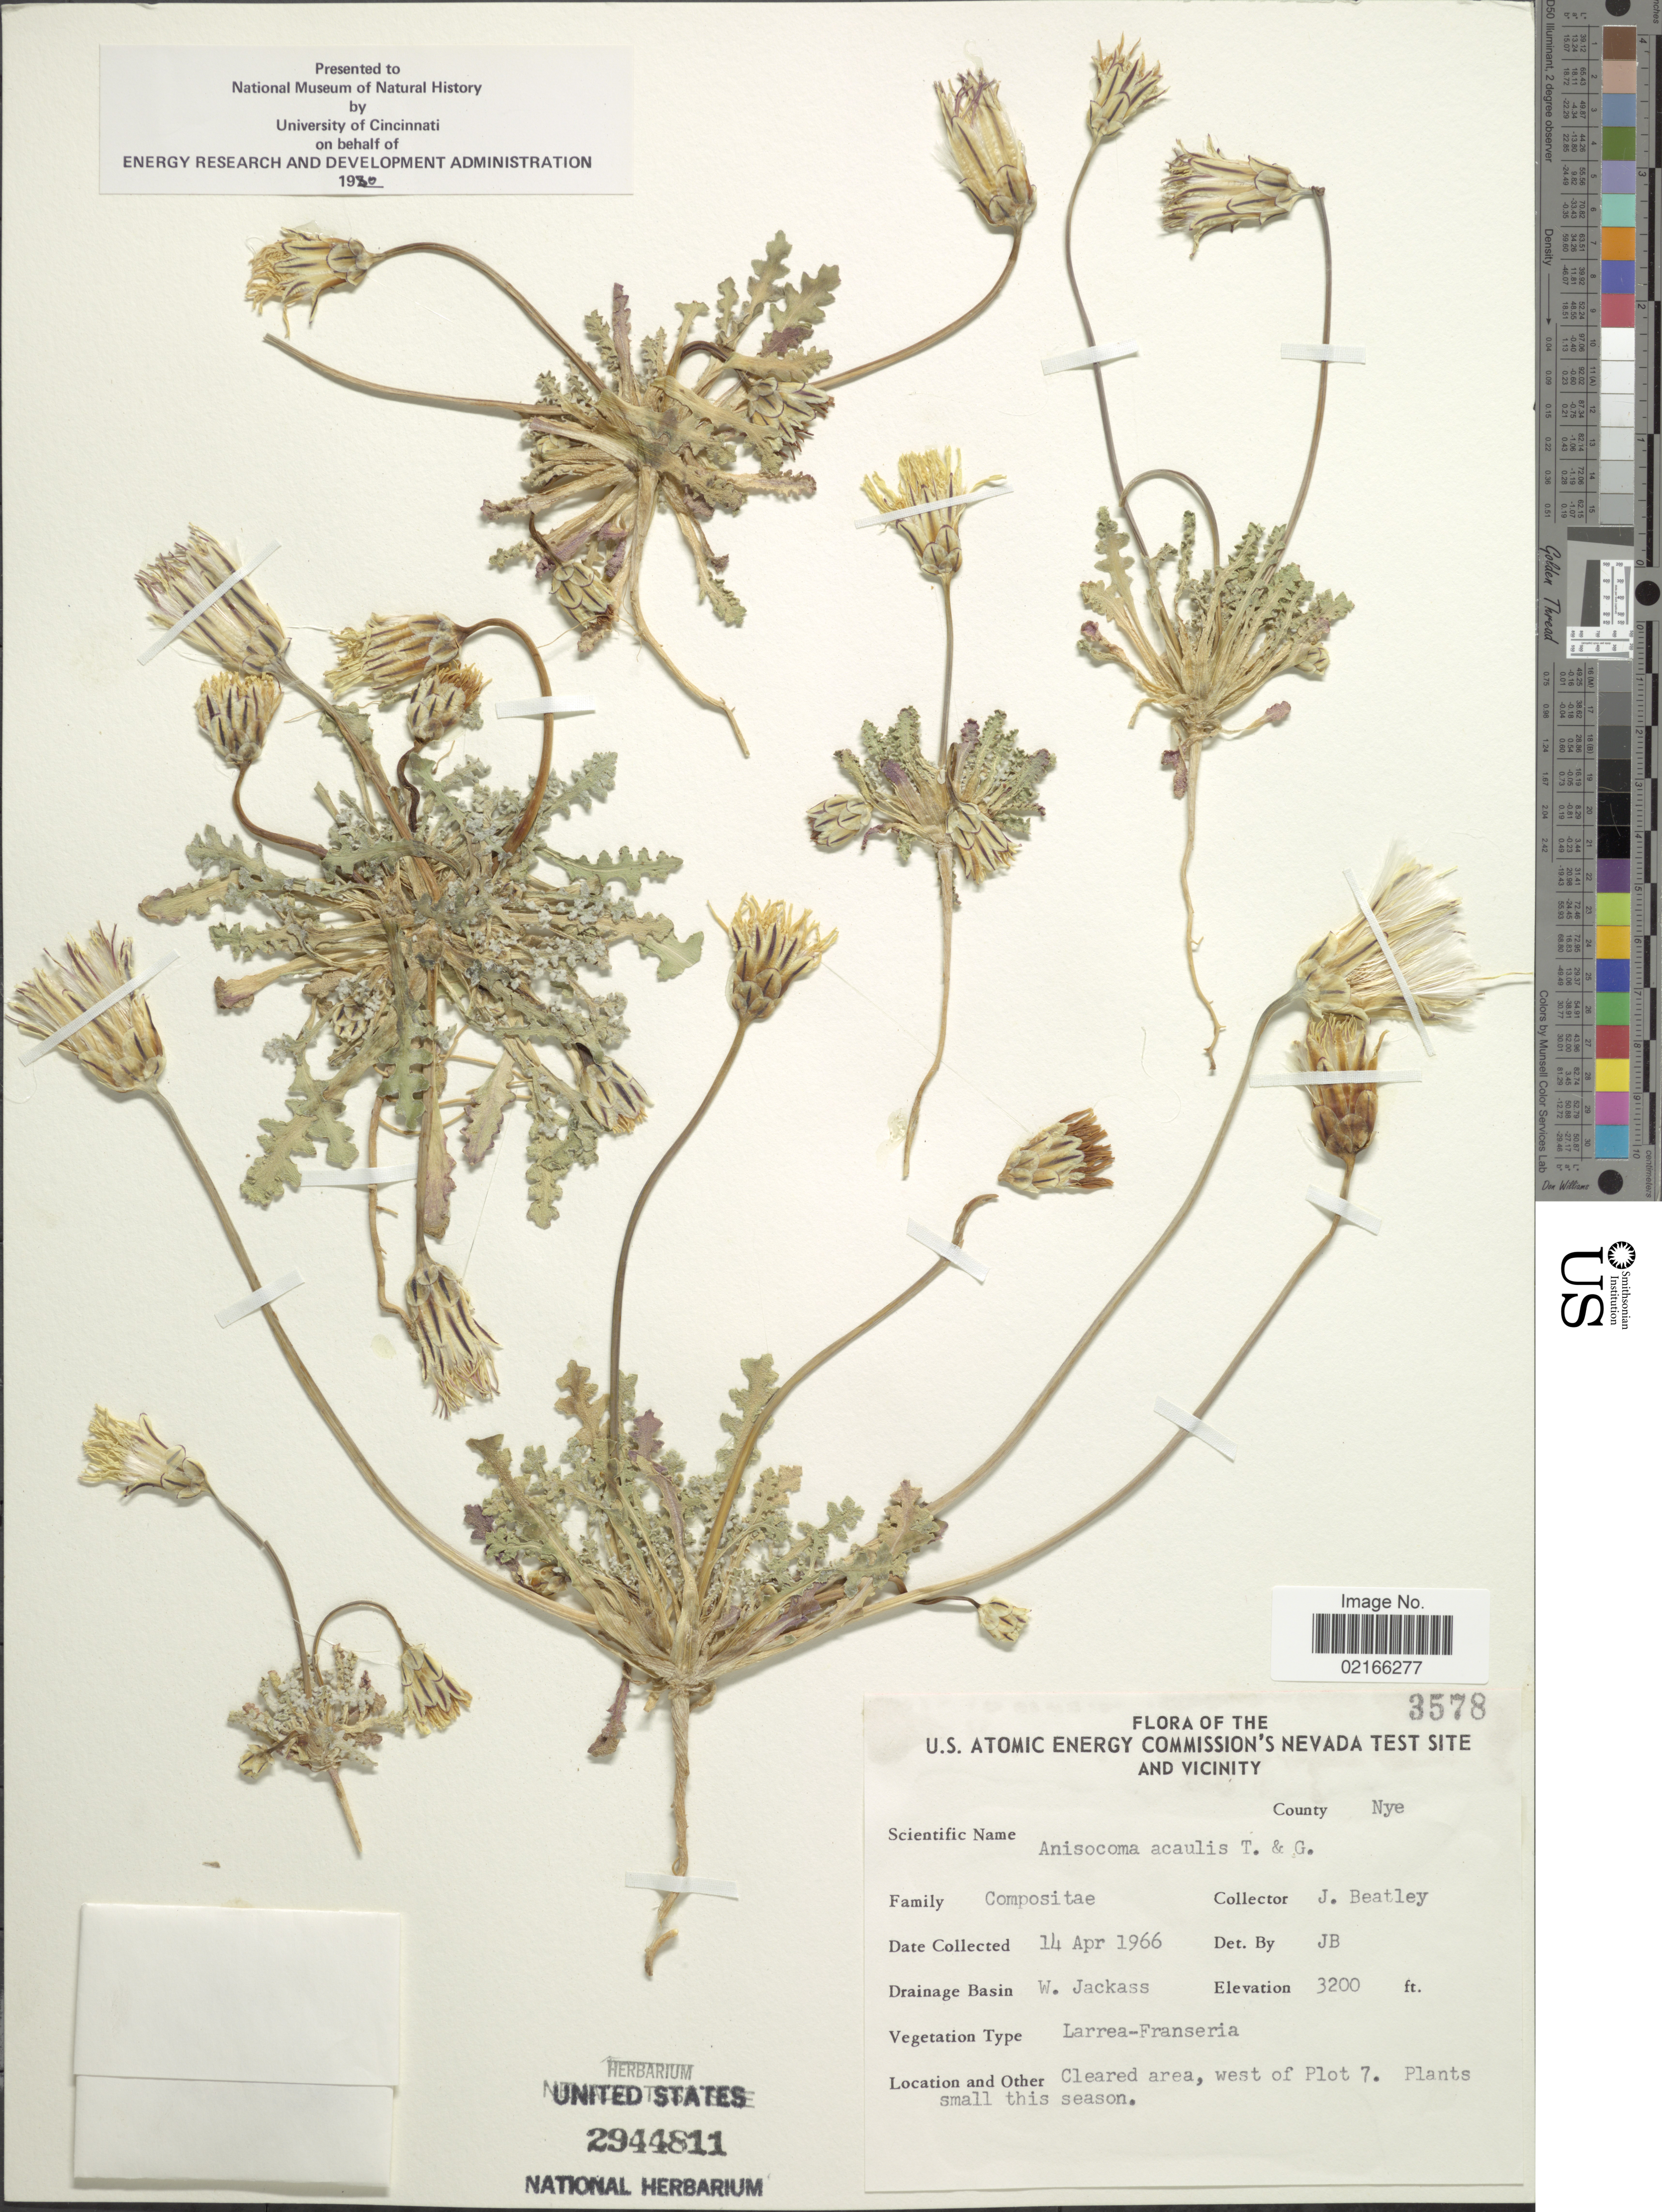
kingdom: Plantae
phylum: Tracheophyta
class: Magnoliopsida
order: Asterales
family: Asteraceae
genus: Anisocoma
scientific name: Anisocoma acaulis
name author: Torr. & A. Gray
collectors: J. C. Beatley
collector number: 3578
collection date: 1966-04-14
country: United States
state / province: Nevada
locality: U. S. Atomic Energy Commission's Nevada Test Site and vicinity. County Nye. Drainage Basin W. Jackass. west of Plot 7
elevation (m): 975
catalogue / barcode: US 2944811